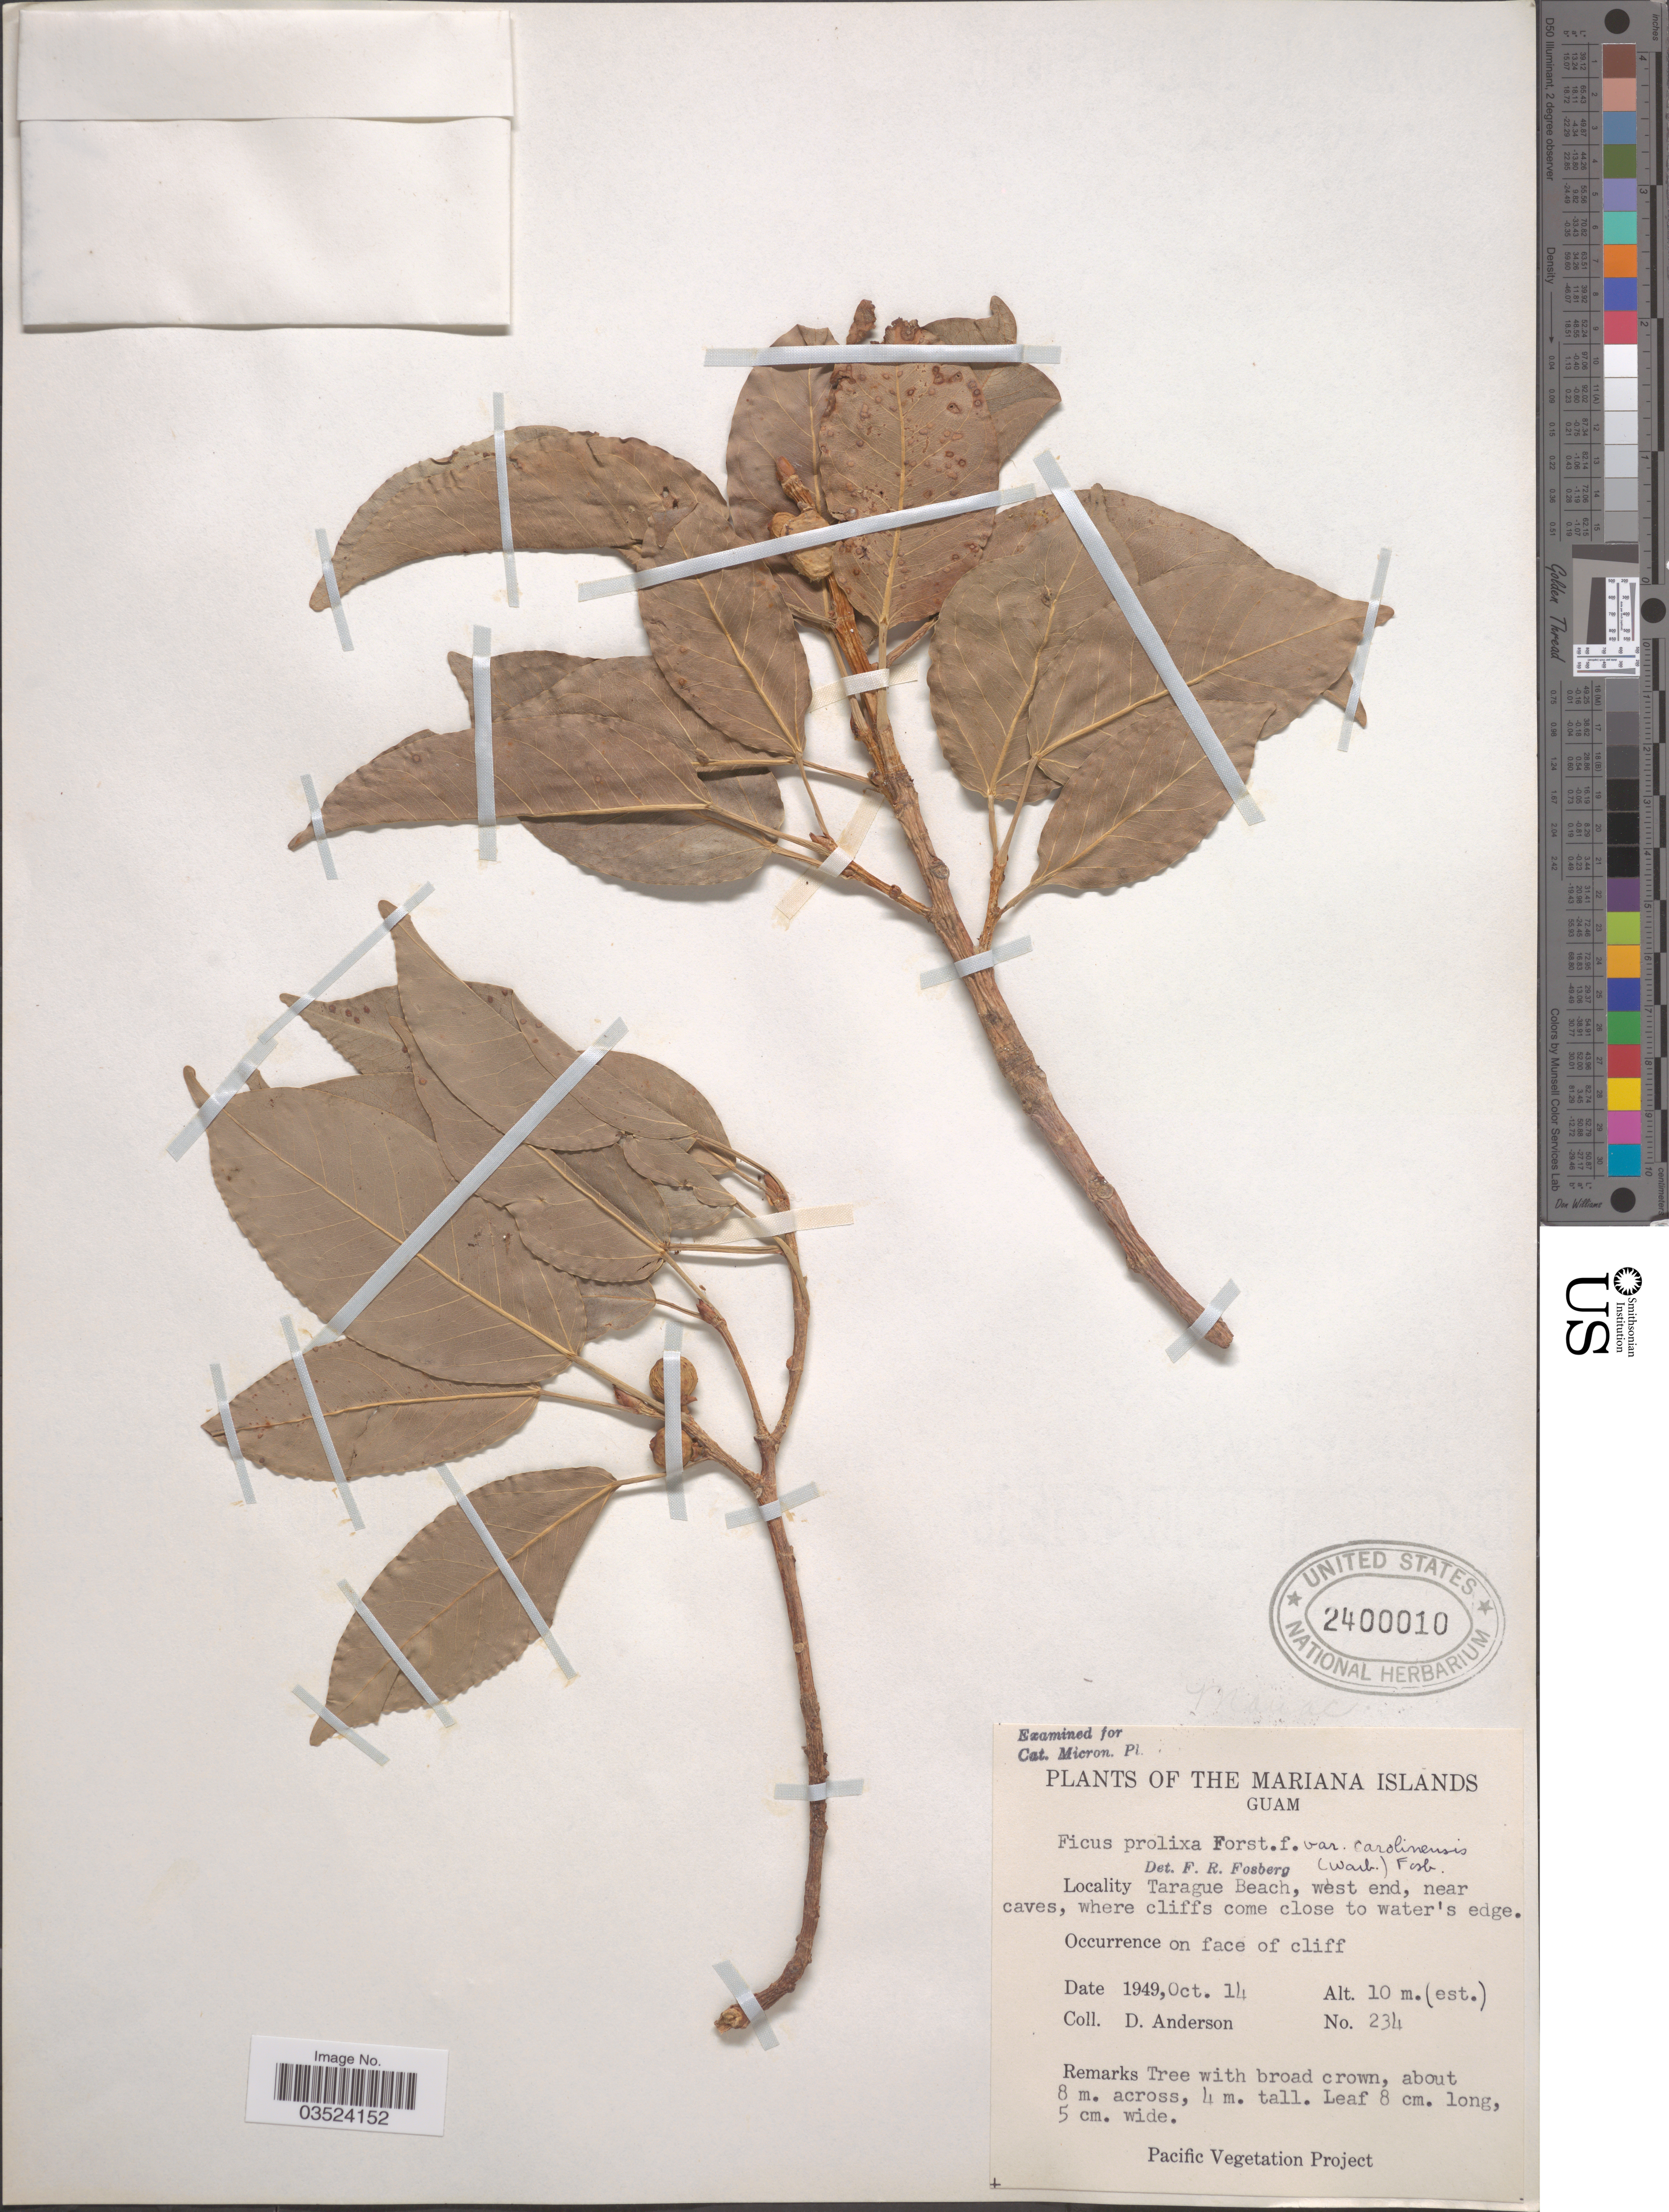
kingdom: Plantae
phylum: Tracheophyta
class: Magnoliopsida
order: Rosales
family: Moraceae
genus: Ficus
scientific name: Ficus prolixa var. carolinensis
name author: (Warb.) Fosberg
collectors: D. Anderson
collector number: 234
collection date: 1949-10-14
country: Guam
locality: The Mariana Islands. Tarague Beach, west end, near caves, where cliffs come close to water's edge.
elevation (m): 10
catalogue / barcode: US 2400010